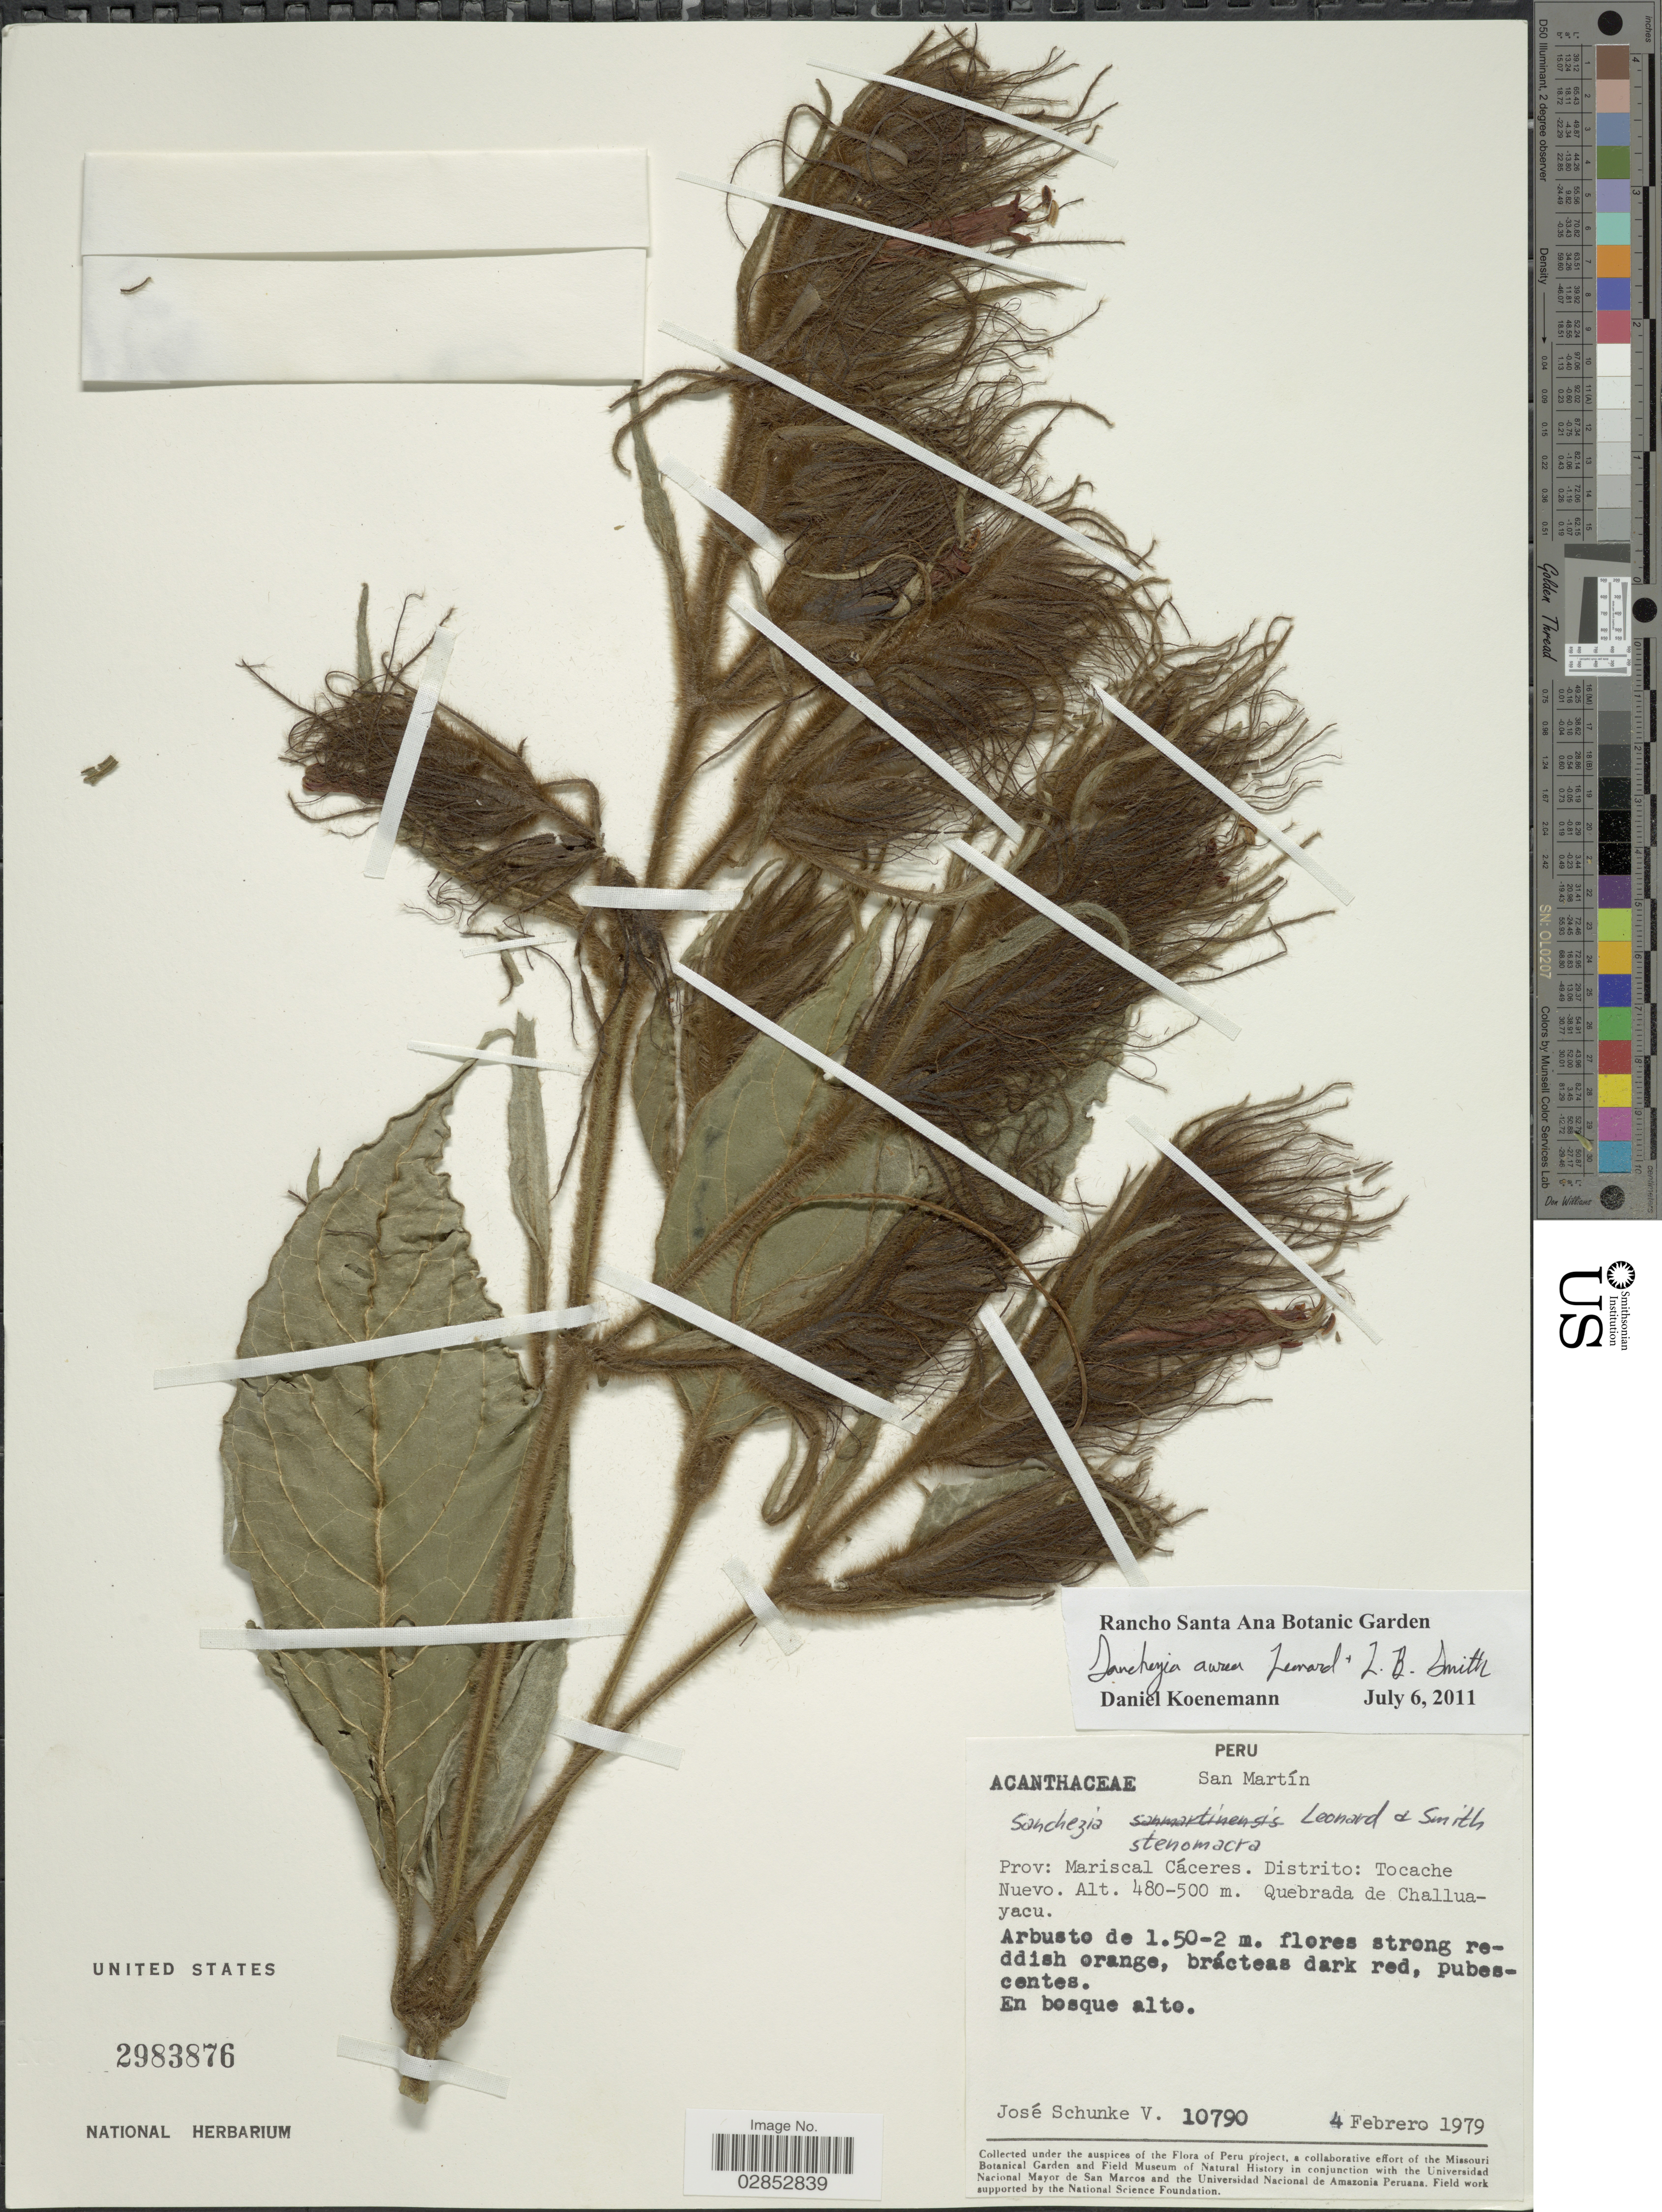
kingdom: Plantae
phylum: Tracheophyta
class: Magnoliopsida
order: Lamiales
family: Acanthaceae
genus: Sanchezia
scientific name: Sanchezia aurea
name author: Leonard & L.B. Sm.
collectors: J. Schunke Vigo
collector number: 10790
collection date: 1979-02-04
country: Peru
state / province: San Martín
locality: Prov: Mariscal Cáceres. Distrito: Tocache Nuevo. Quebrada de Challuayacu.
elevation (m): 480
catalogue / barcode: US 2983876